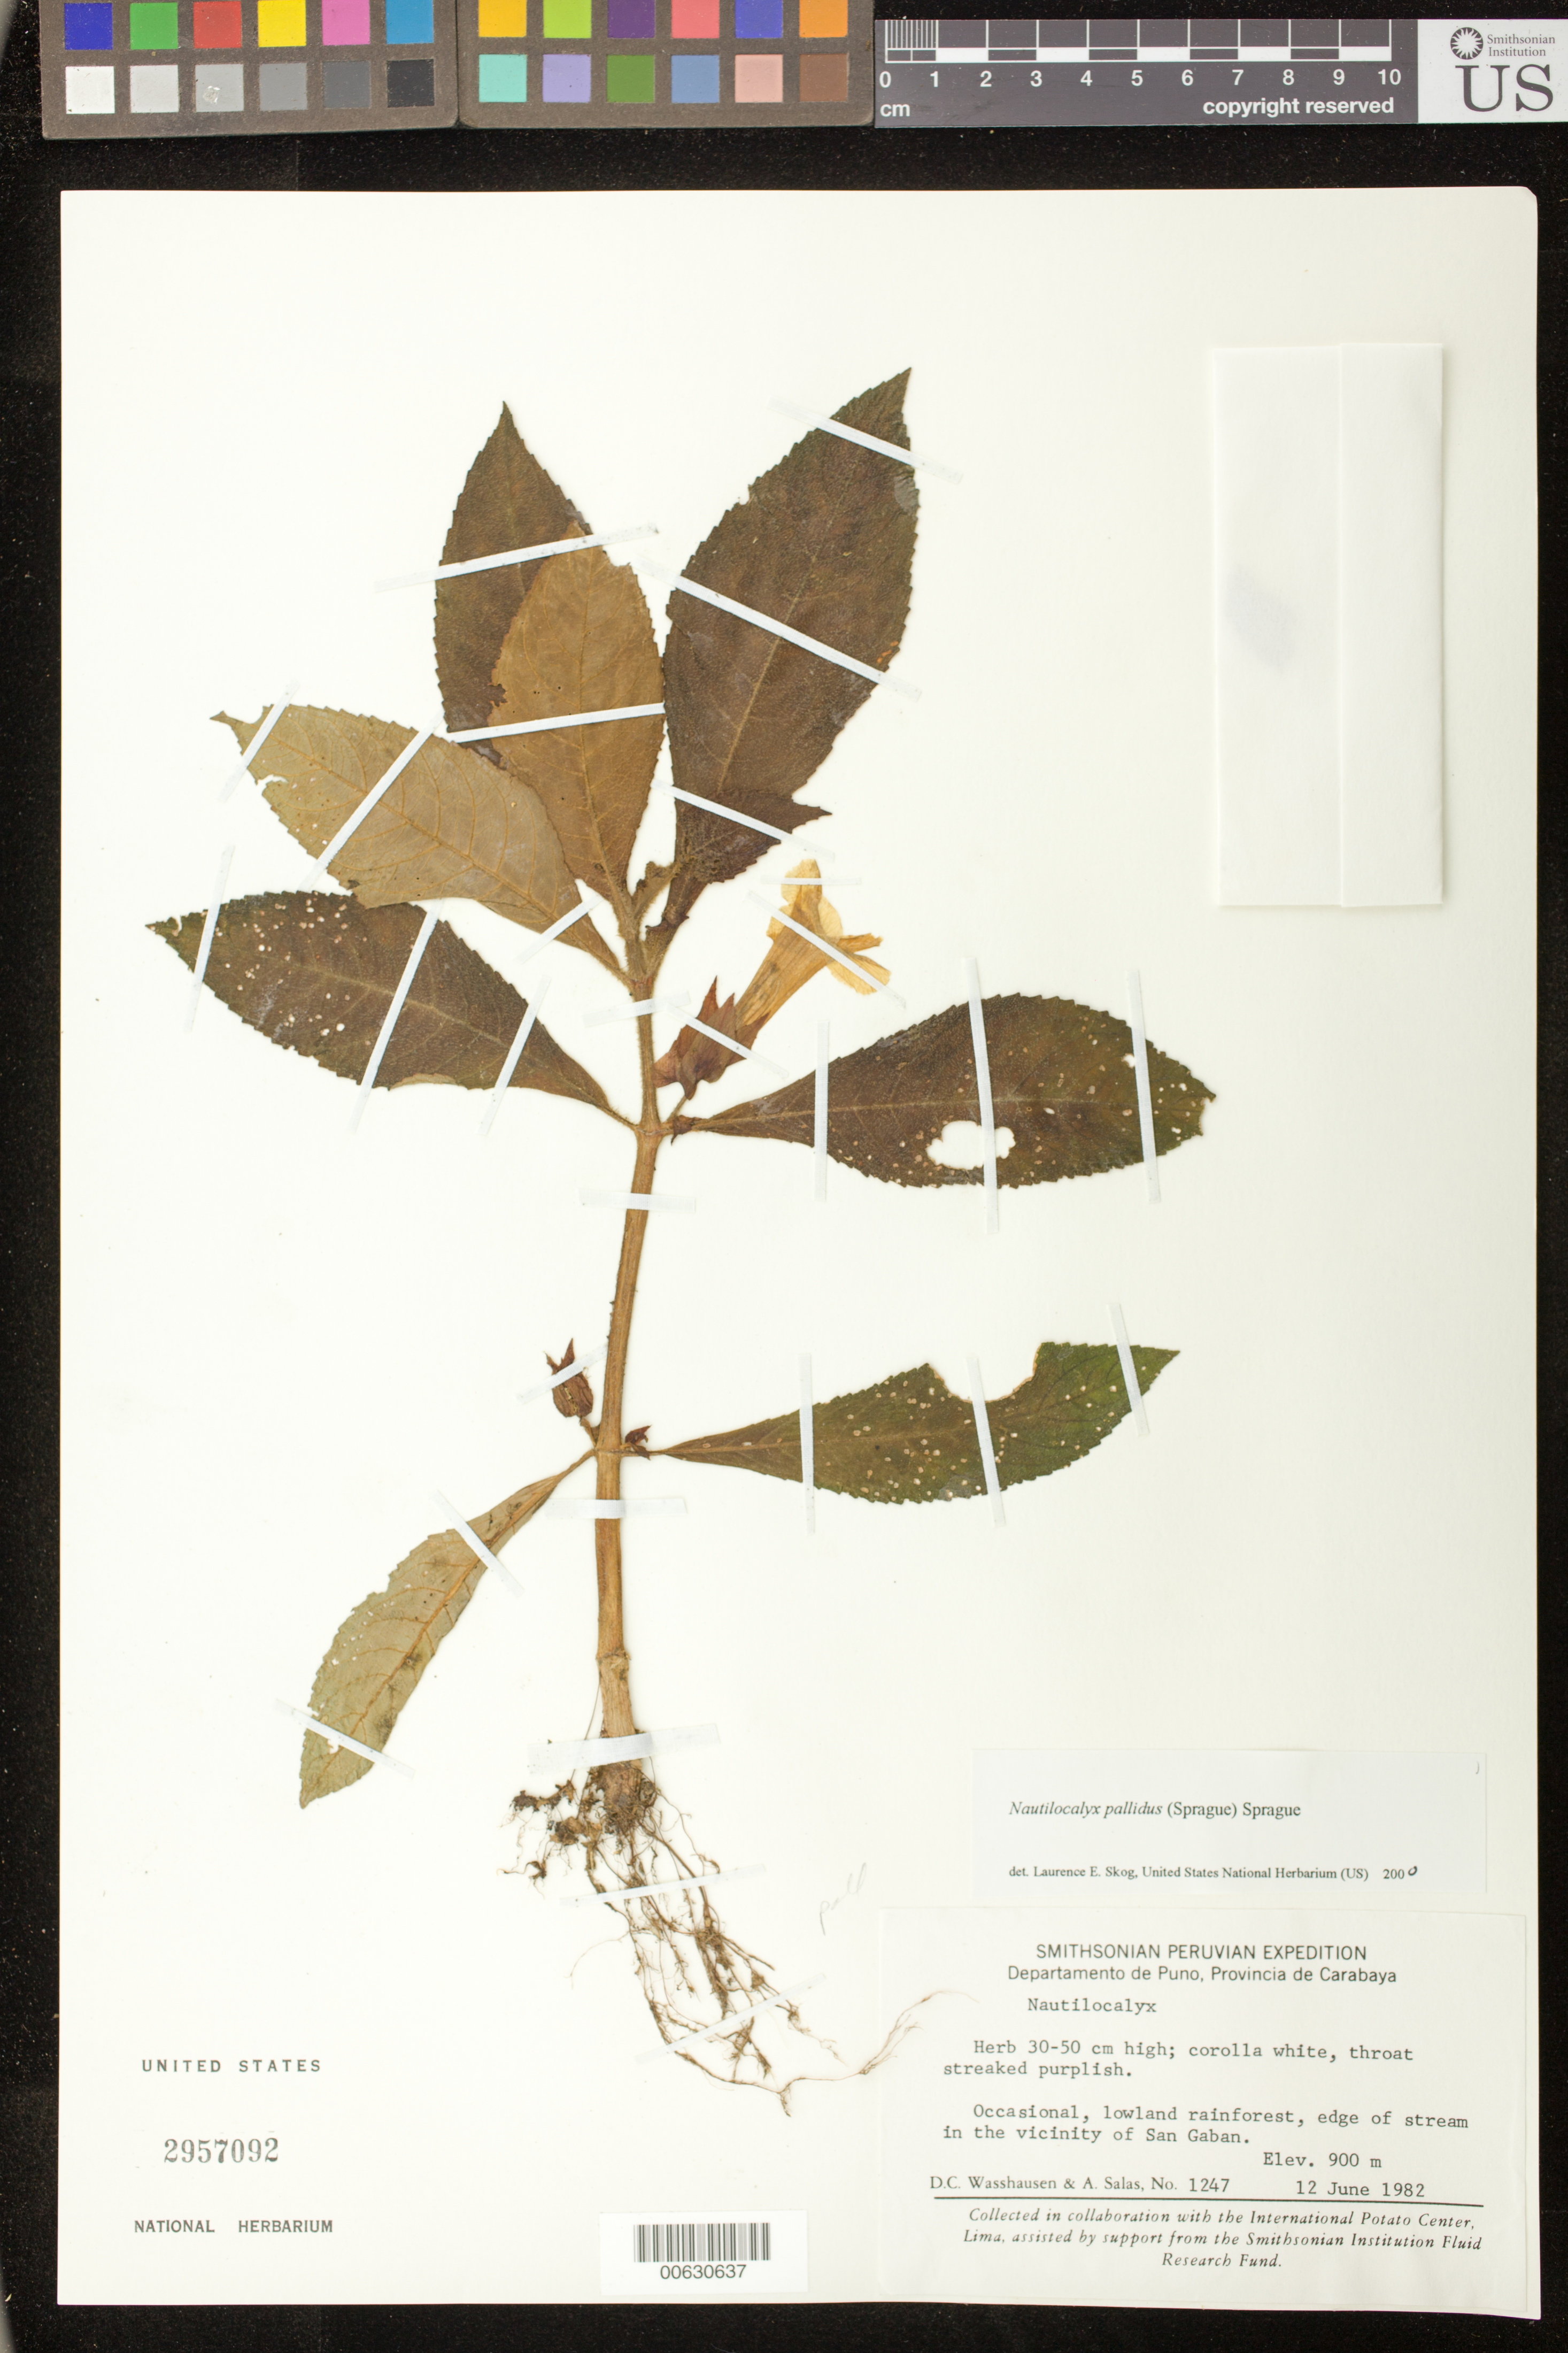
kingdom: Plantae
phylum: Tracheophyta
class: Magnoliopsida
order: Lamiales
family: Gesneriaceae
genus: Nautilocalyx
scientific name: Nautilocalyx pallidus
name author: (Sprague) C. Sprague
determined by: Skog, Laurence E.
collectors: D. C. Wasshausen & A. Salas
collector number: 1247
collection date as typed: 12 Jun 1982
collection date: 1982-06-12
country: Peru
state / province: Puno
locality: Prov. Carabaya, vicinity of San Gaban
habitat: Lowland rainforest, edge of stream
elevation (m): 900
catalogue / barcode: US 2957092